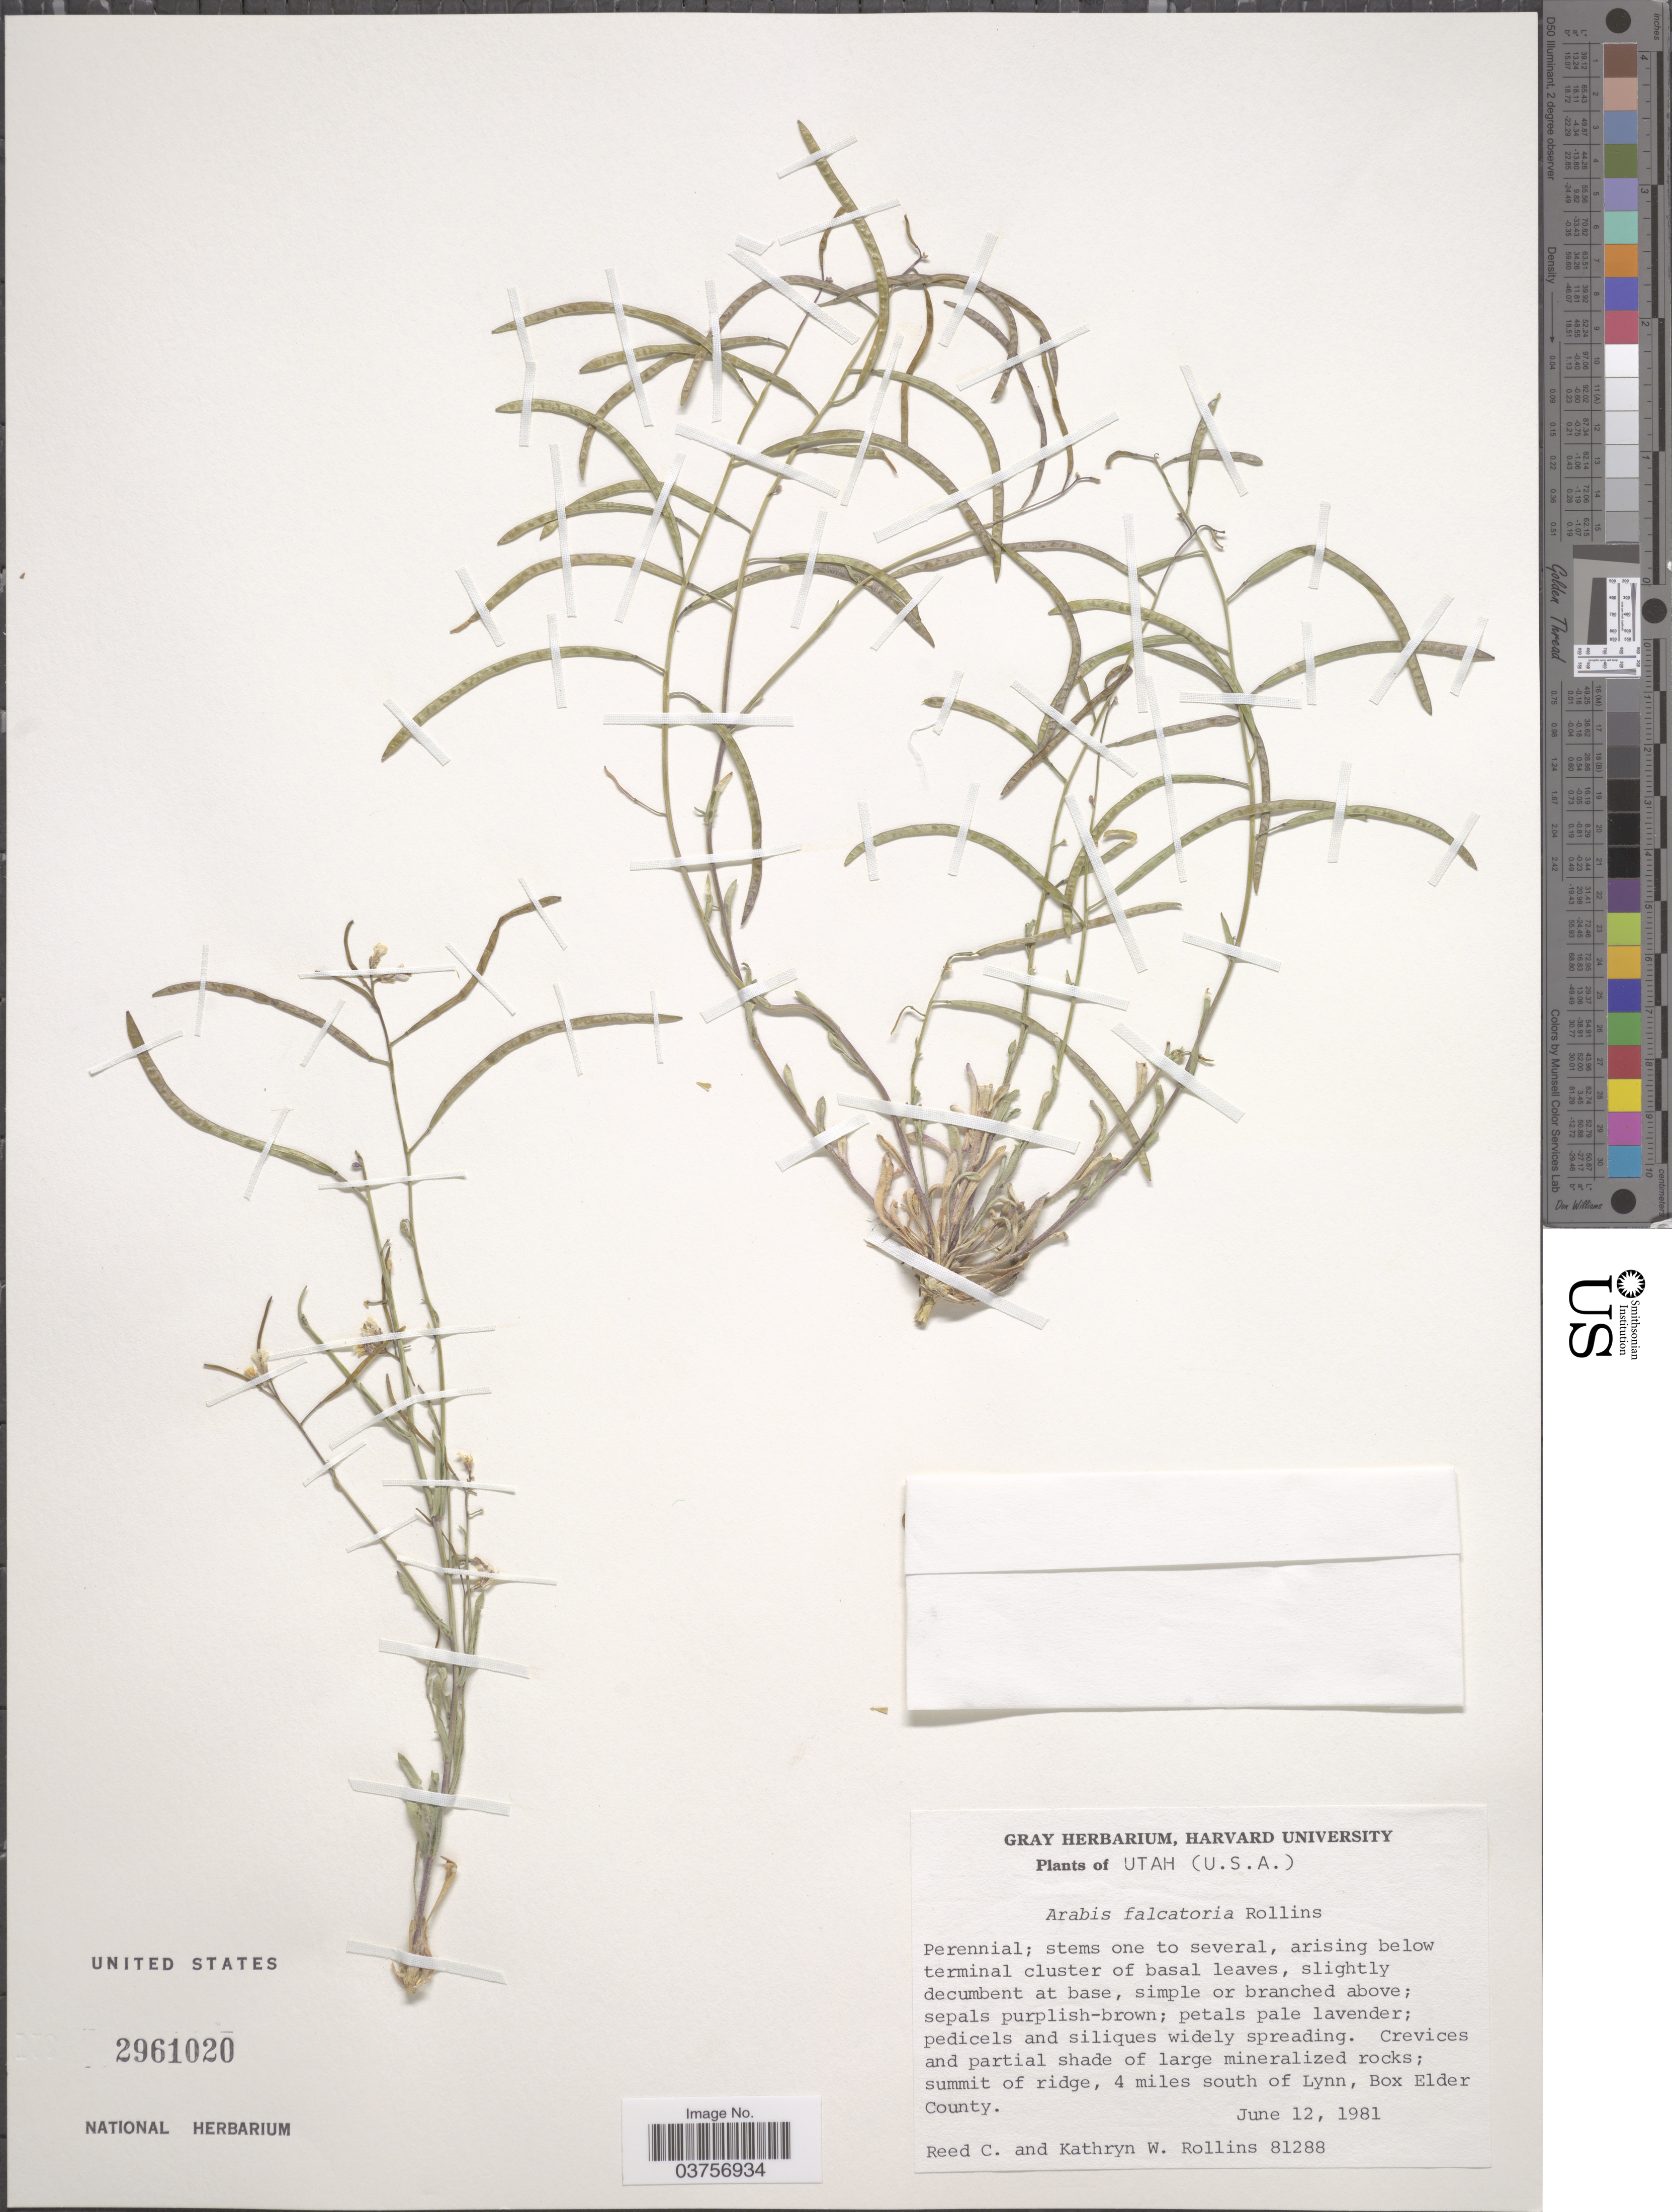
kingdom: Plantae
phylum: Tracheophyta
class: Magnoliopsida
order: Brassicales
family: Brassicaceae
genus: Arabis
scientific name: Arabis falcatoria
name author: Rollins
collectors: R. C. Rollins & K. W. Rollins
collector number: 81288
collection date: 1981-06-12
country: United States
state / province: Utah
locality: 4 miles south of Lynn, Box Elder County.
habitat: crevices and partial shade of large mineralized rocks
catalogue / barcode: US 2961020